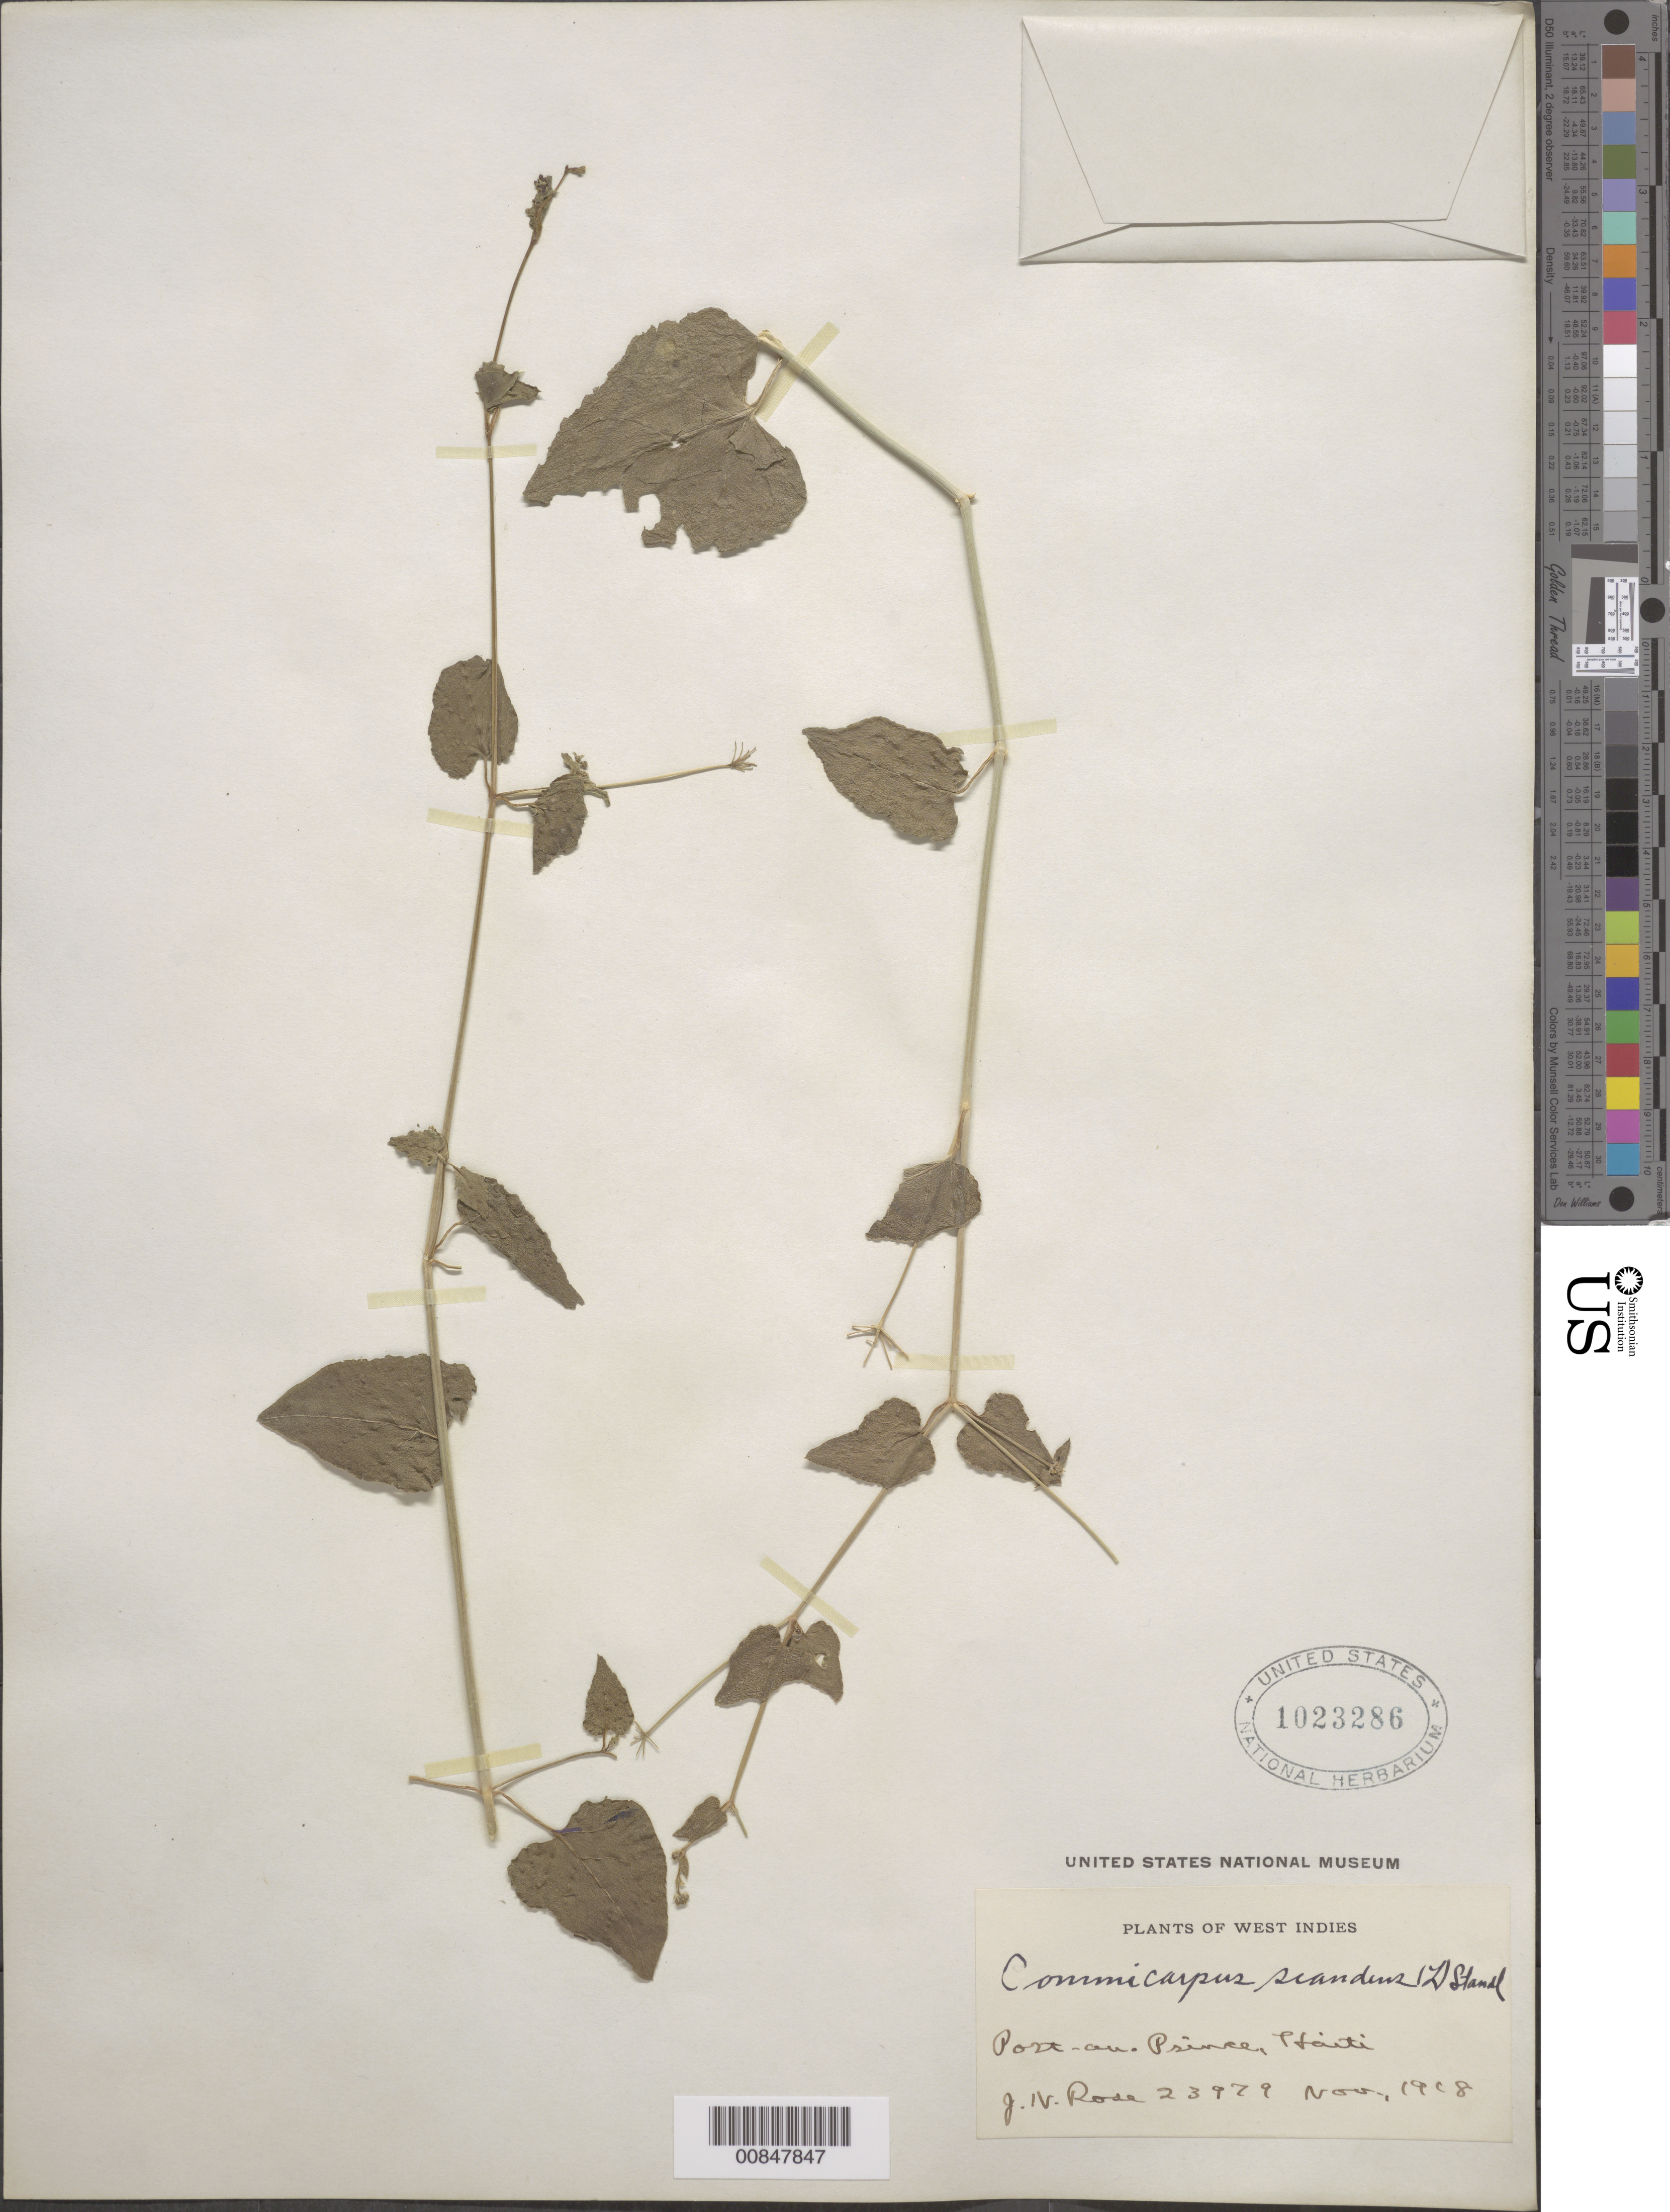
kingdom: Plantae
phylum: Tracheophyta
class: Magnoliopsida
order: Caryophyllales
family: Nyctaginaceae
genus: Boerhavia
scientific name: Boerhavia scandens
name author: L.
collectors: J. N. Rose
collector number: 23979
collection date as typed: Nov 1918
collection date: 1918-11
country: Haiti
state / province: Óuest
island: Hispaniola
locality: Port au Prince.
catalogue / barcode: US 1023286